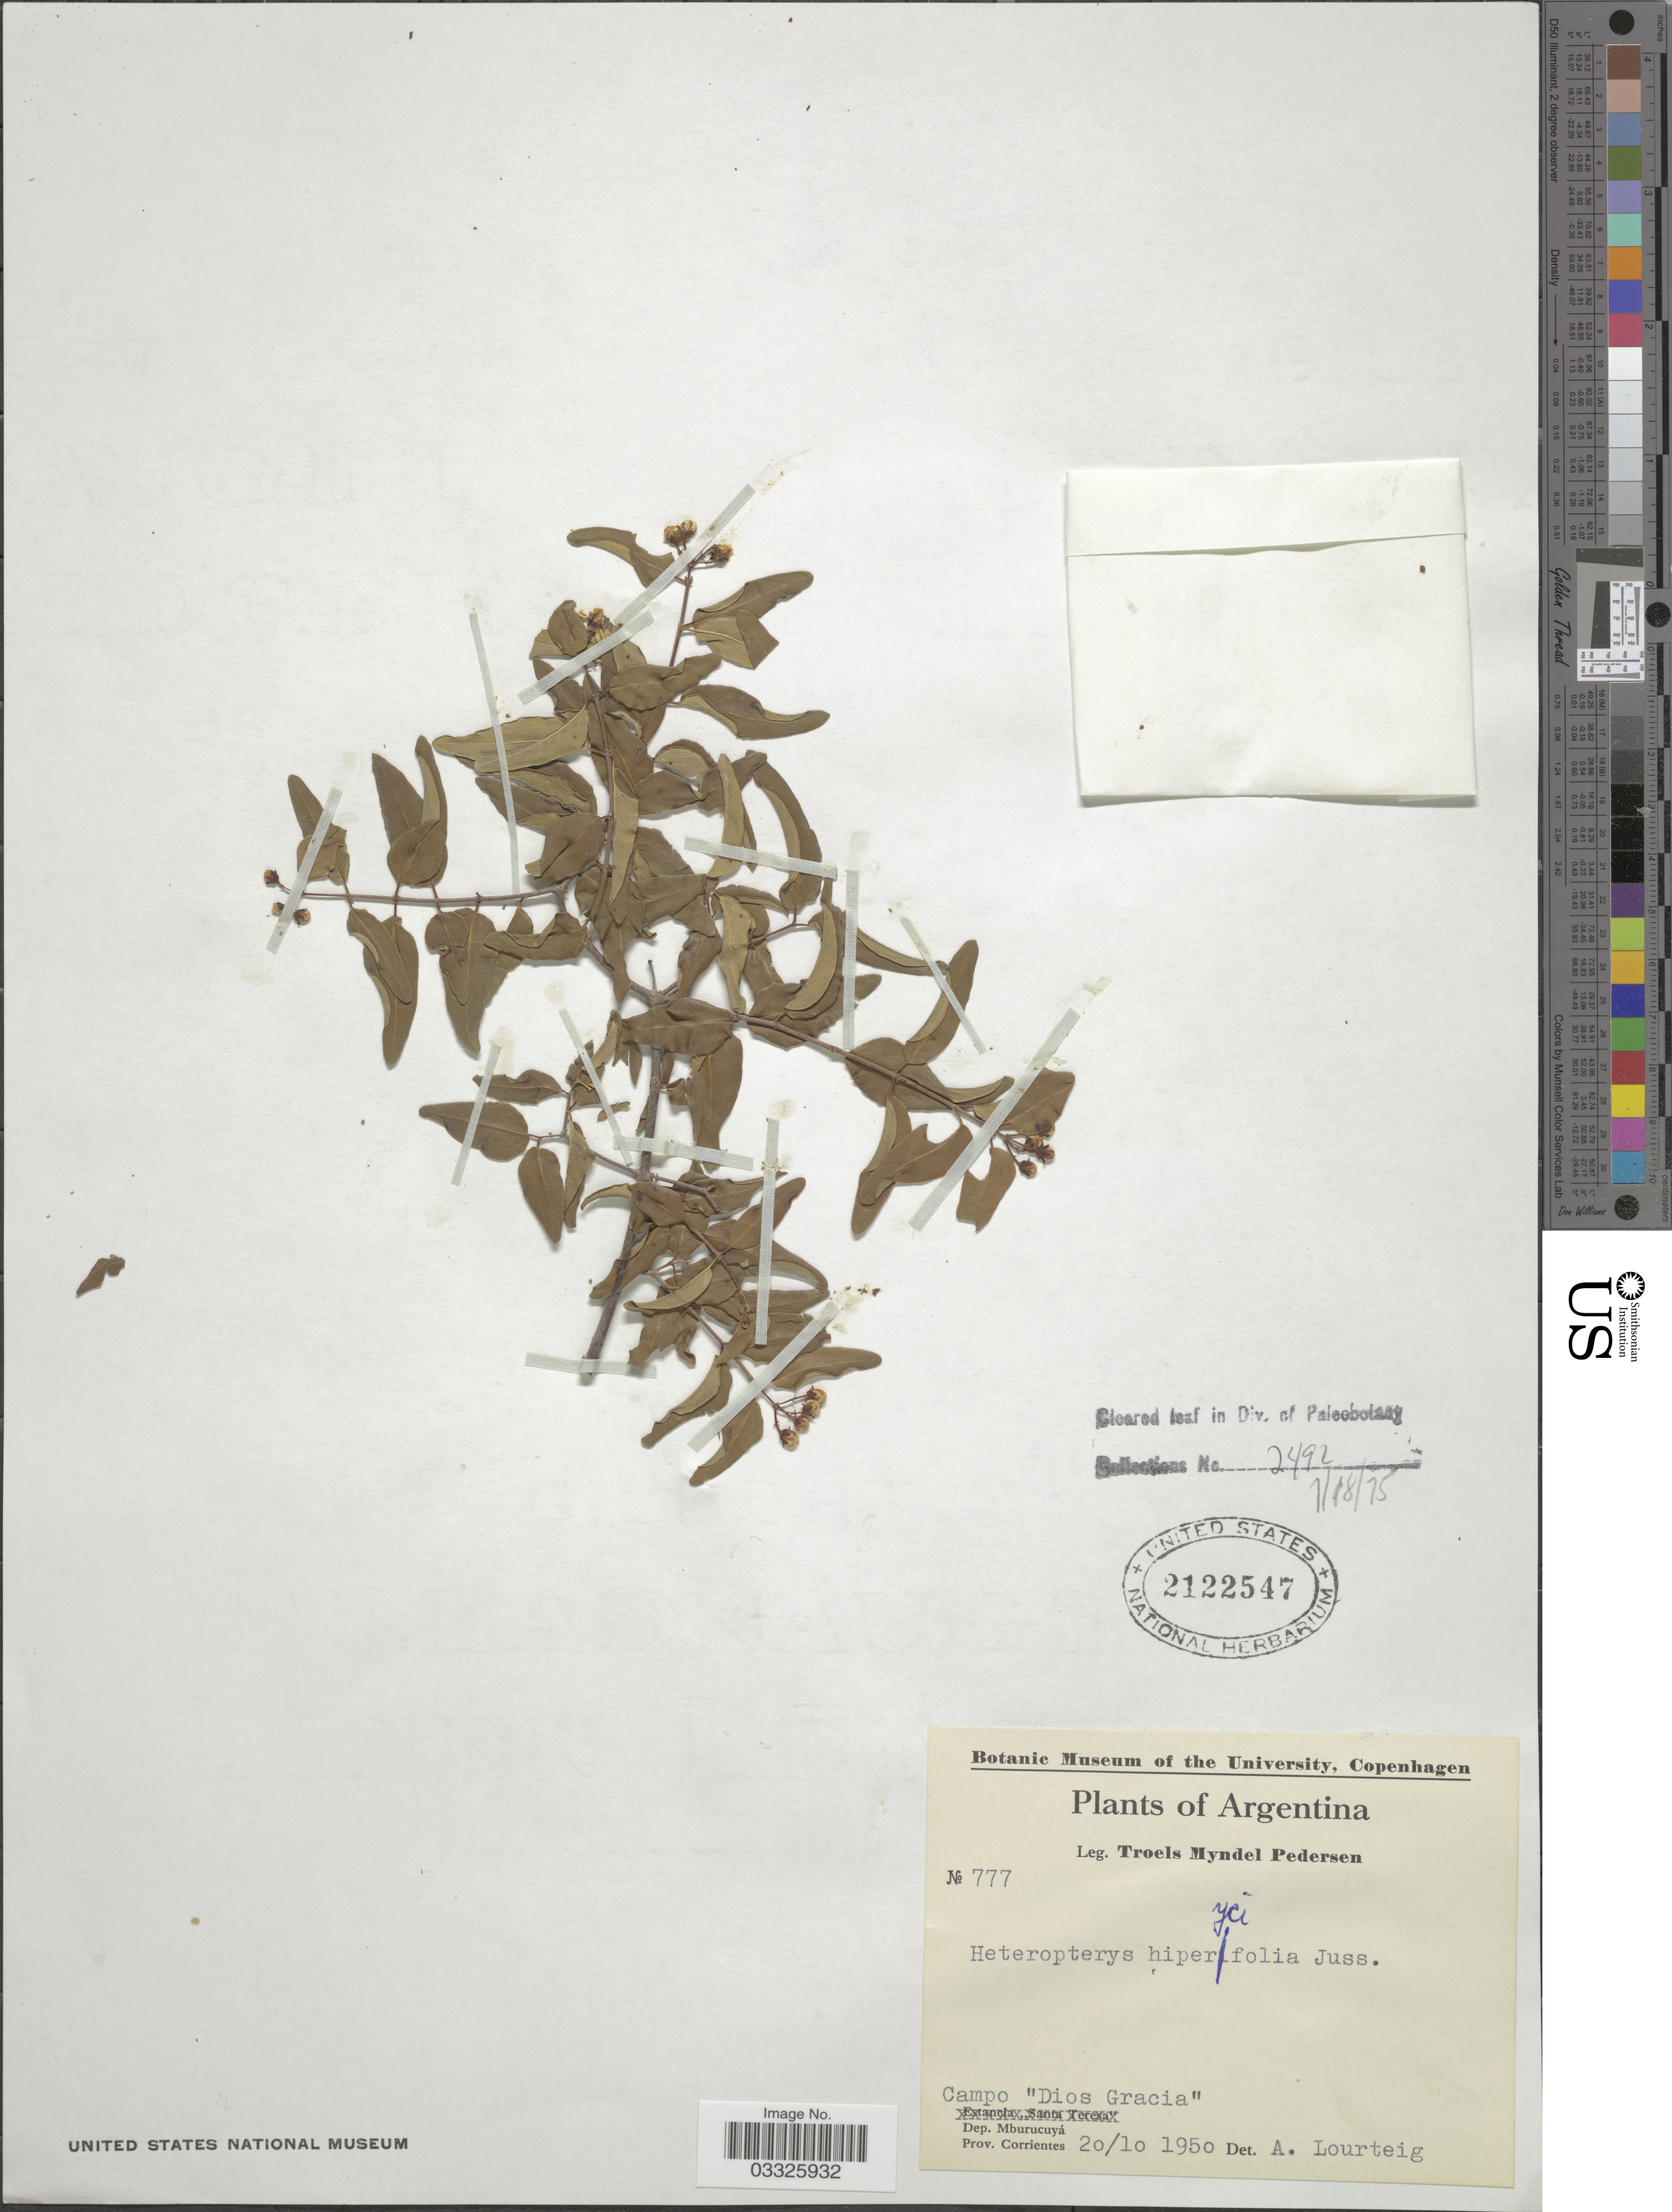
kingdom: Plantae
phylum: Tracheophyta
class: Magnoliopsida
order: Malpighiales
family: Malpighiaceae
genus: Heteropterys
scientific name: Heteropterys hypericifolia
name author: A. Juss.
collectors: T. Pederson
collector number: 777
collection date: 1950-10-20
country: Argentina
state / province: Corrientes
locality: Campo "Dios Gracia". Dep. Mburucuyá.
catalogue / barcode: US 2122547